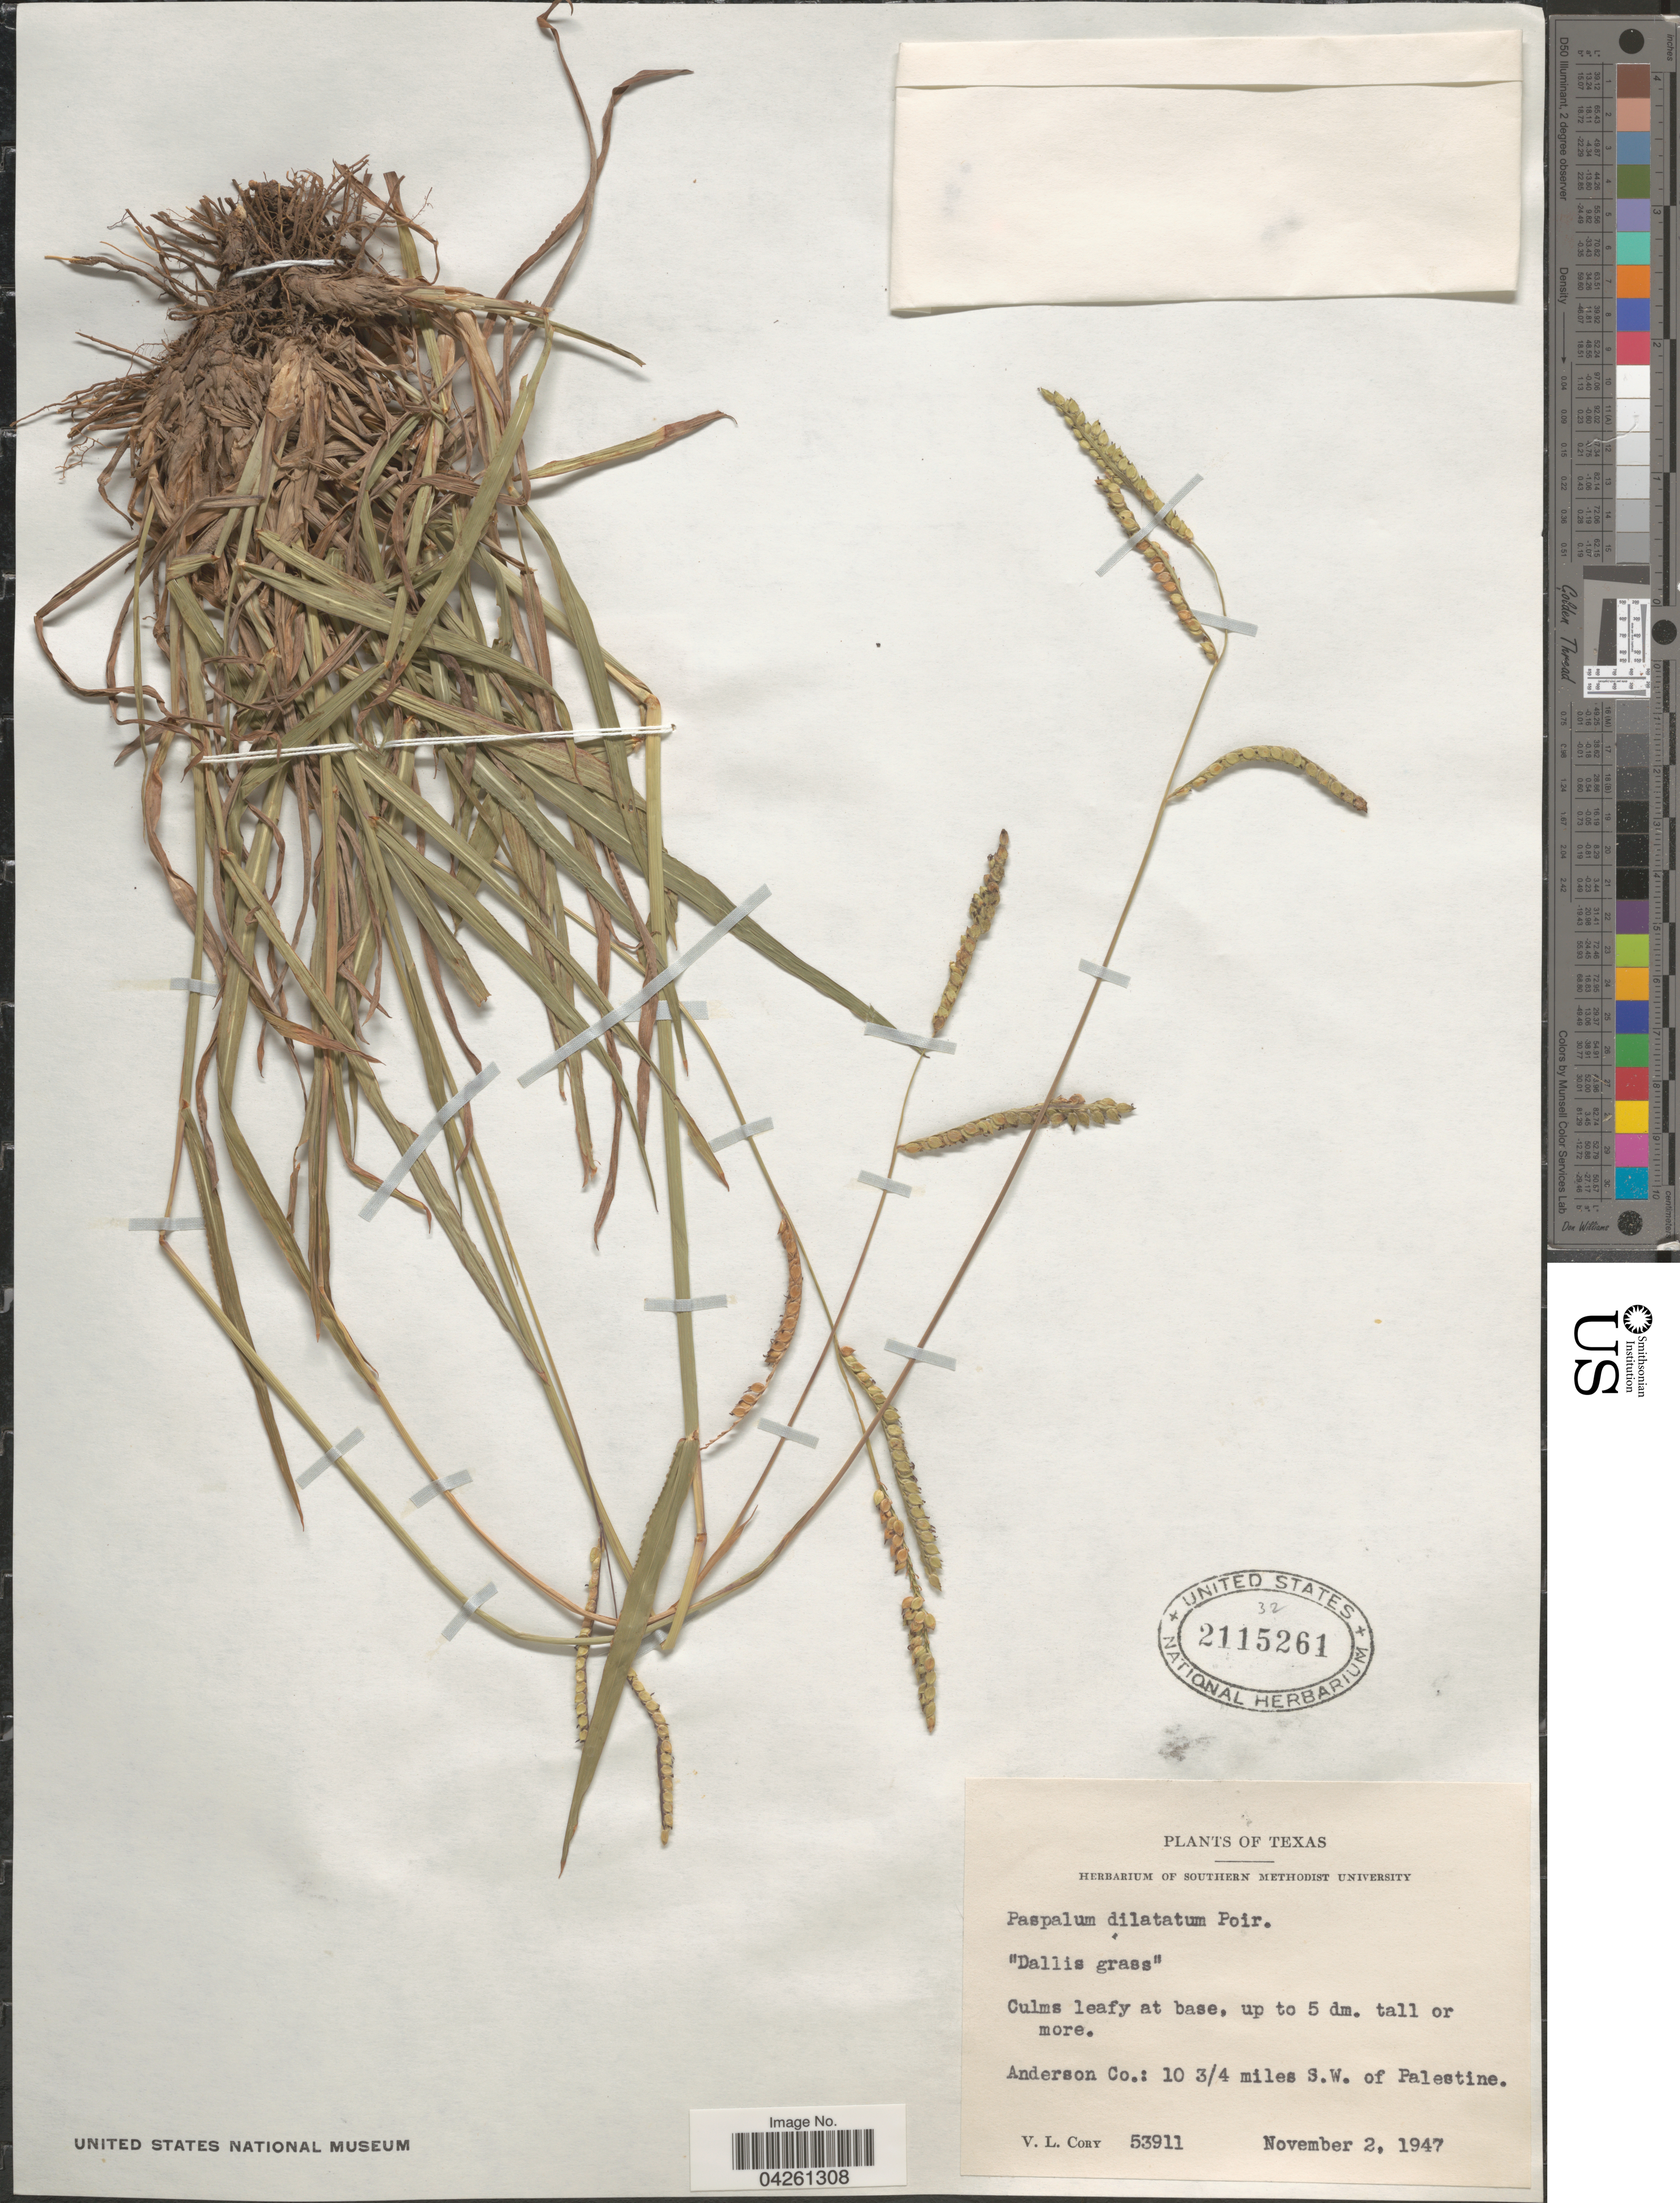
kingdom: Plantae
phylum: Tracheophyta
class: Liliopsida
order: Poales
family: Poaceae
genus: Paspalum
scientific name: Paspalum dilatatum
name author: Poir.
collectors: V. Cory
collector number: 53911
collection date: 1947-11-02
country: United States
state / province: Texas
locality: Anderson Co.: 10 3/4 miles S.W. of Palestine.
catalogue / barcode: US 2115261